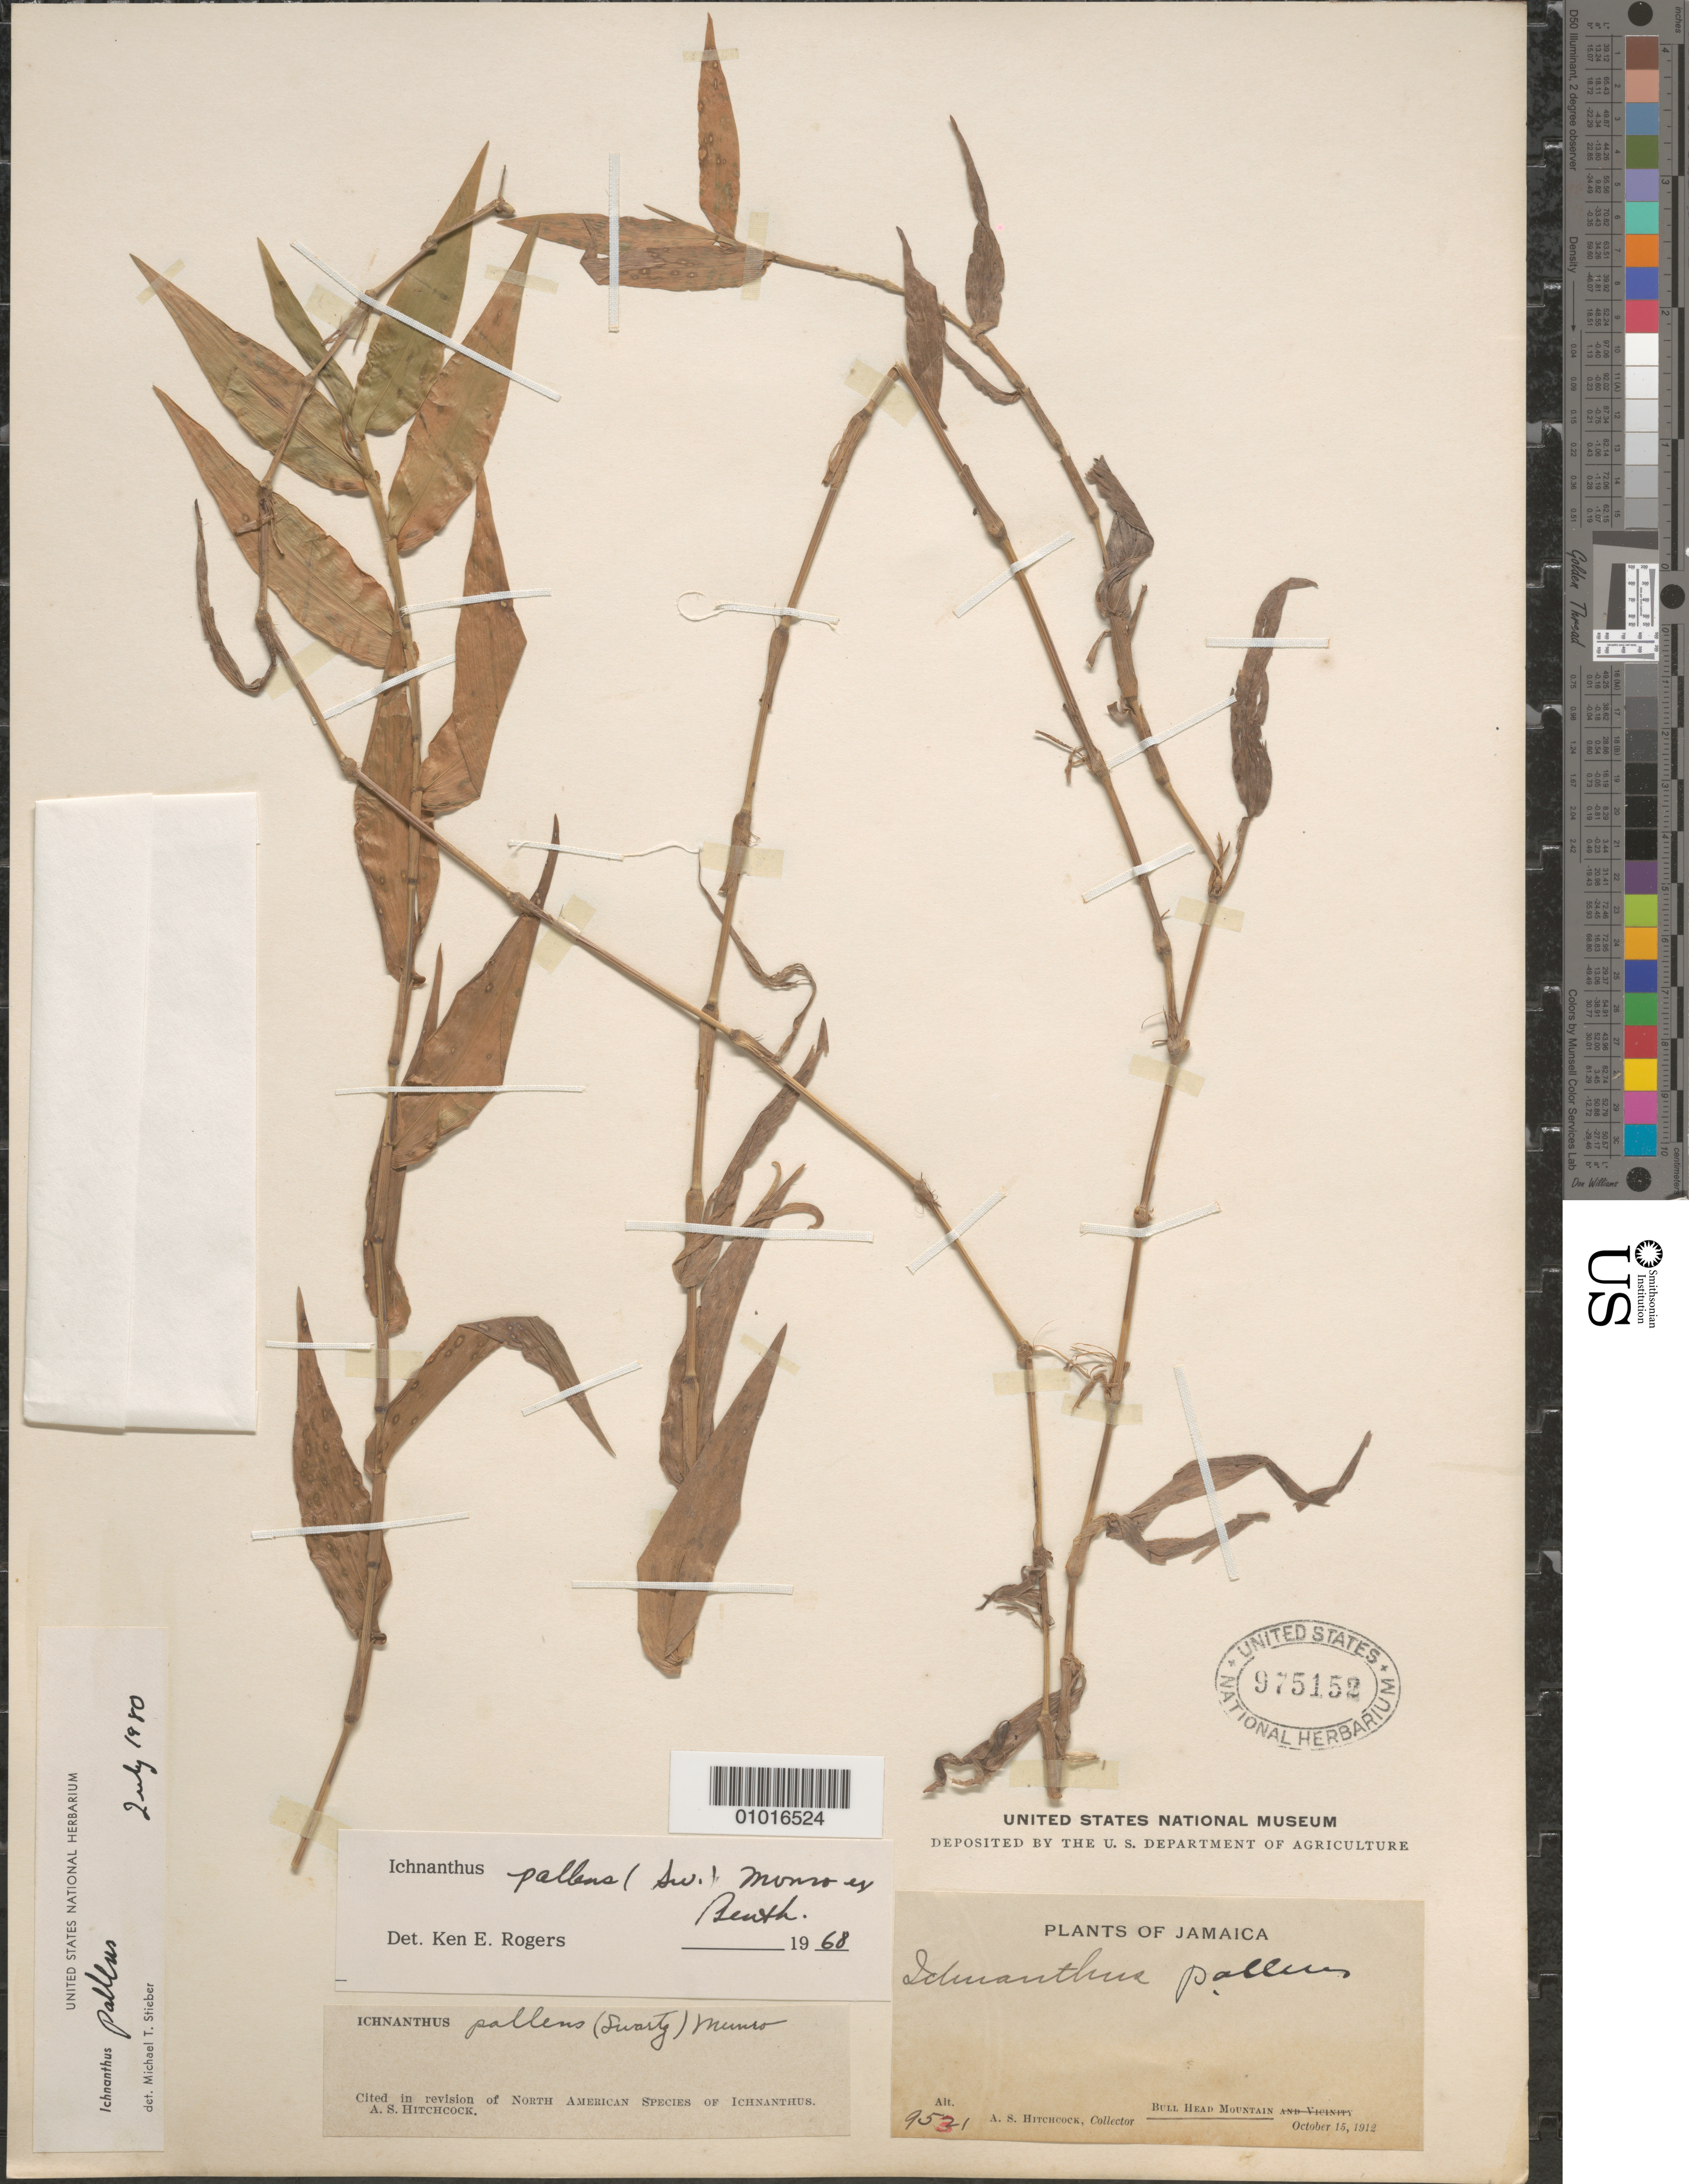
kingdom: Plantae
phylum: Tracheophyta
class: Liliopsida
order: Poales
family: Poaceae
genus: Ichnanthus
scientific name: Ichnanthus pallens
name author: (Sw.) Munro ex Benth.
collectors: A. S. Hitchcock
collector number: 9531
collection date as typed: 15 Oct 1912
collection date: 1912-10-15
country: Jamaica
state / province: Clarendon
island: Jamaica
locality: Bull Head Mountain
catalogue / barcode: US 975152